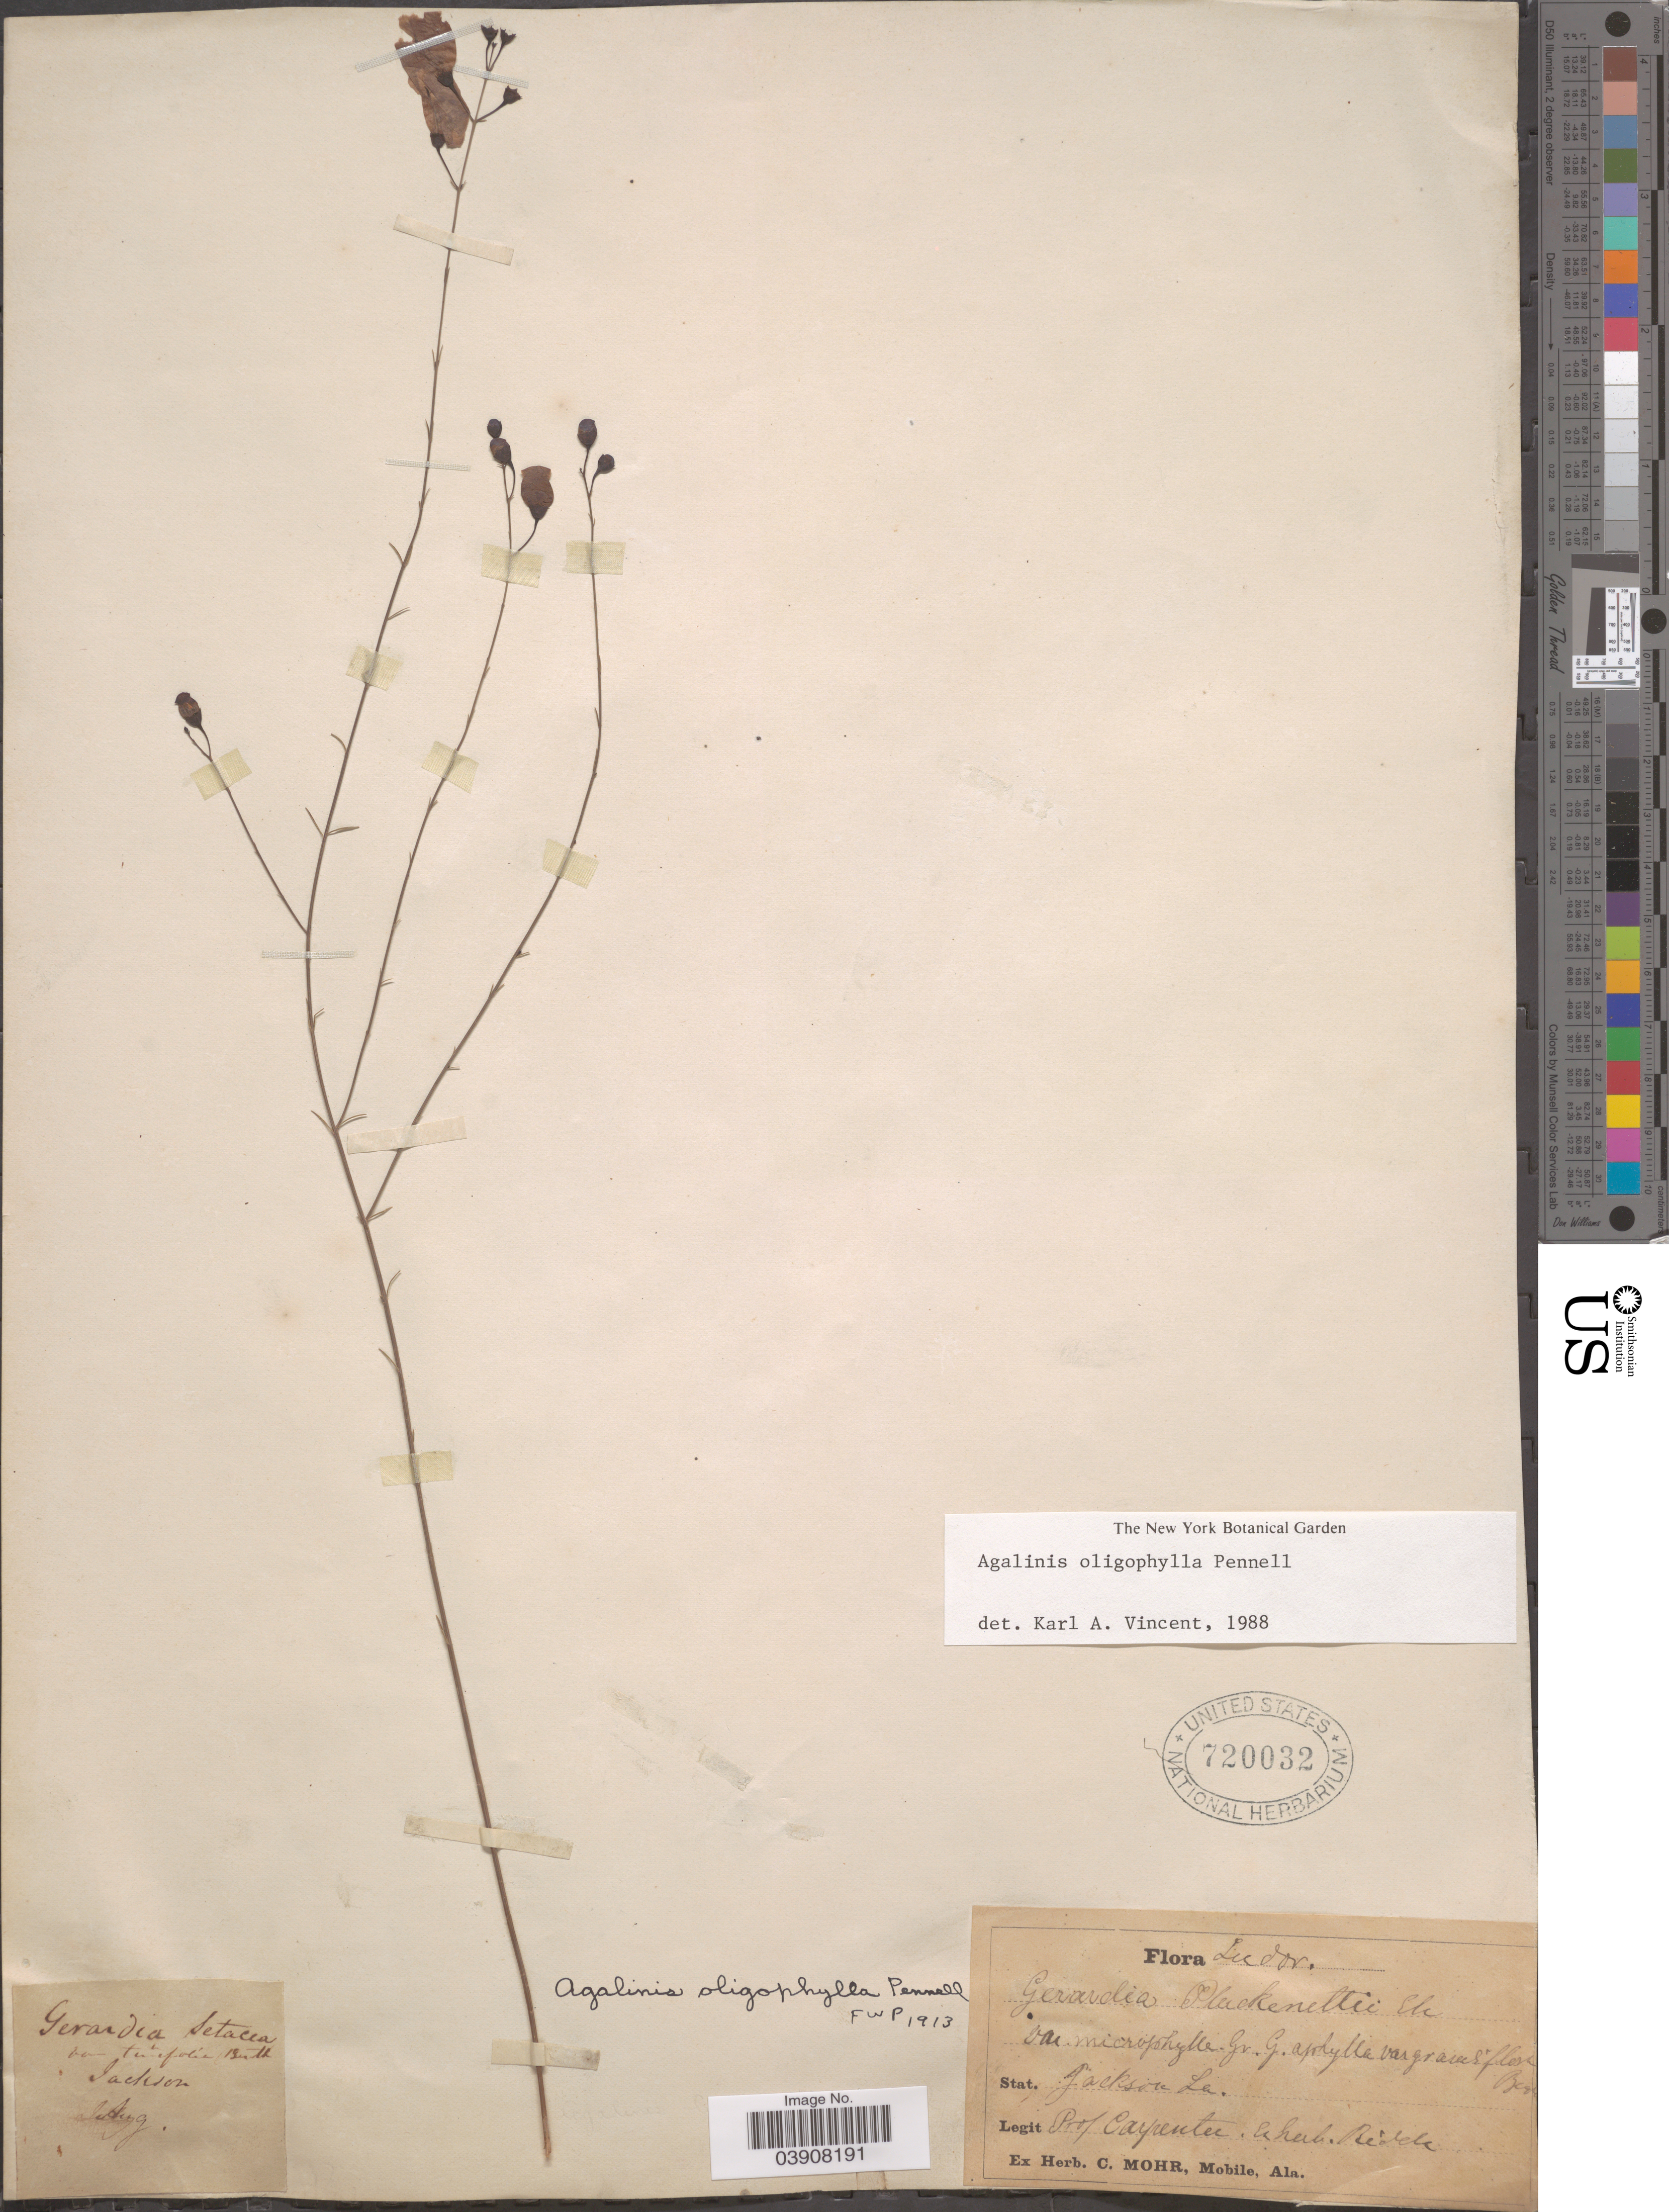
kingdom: Plantae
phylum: Tracheophyta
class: Magnoliopsida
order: Lamiales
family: Orobanchaceae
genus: Agalinis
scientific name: Agalinis oligophylla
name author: Pennell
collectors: -. Carpenter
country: United States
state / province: Louisiana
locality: Ludor. Jackson.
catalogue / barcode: US 720032